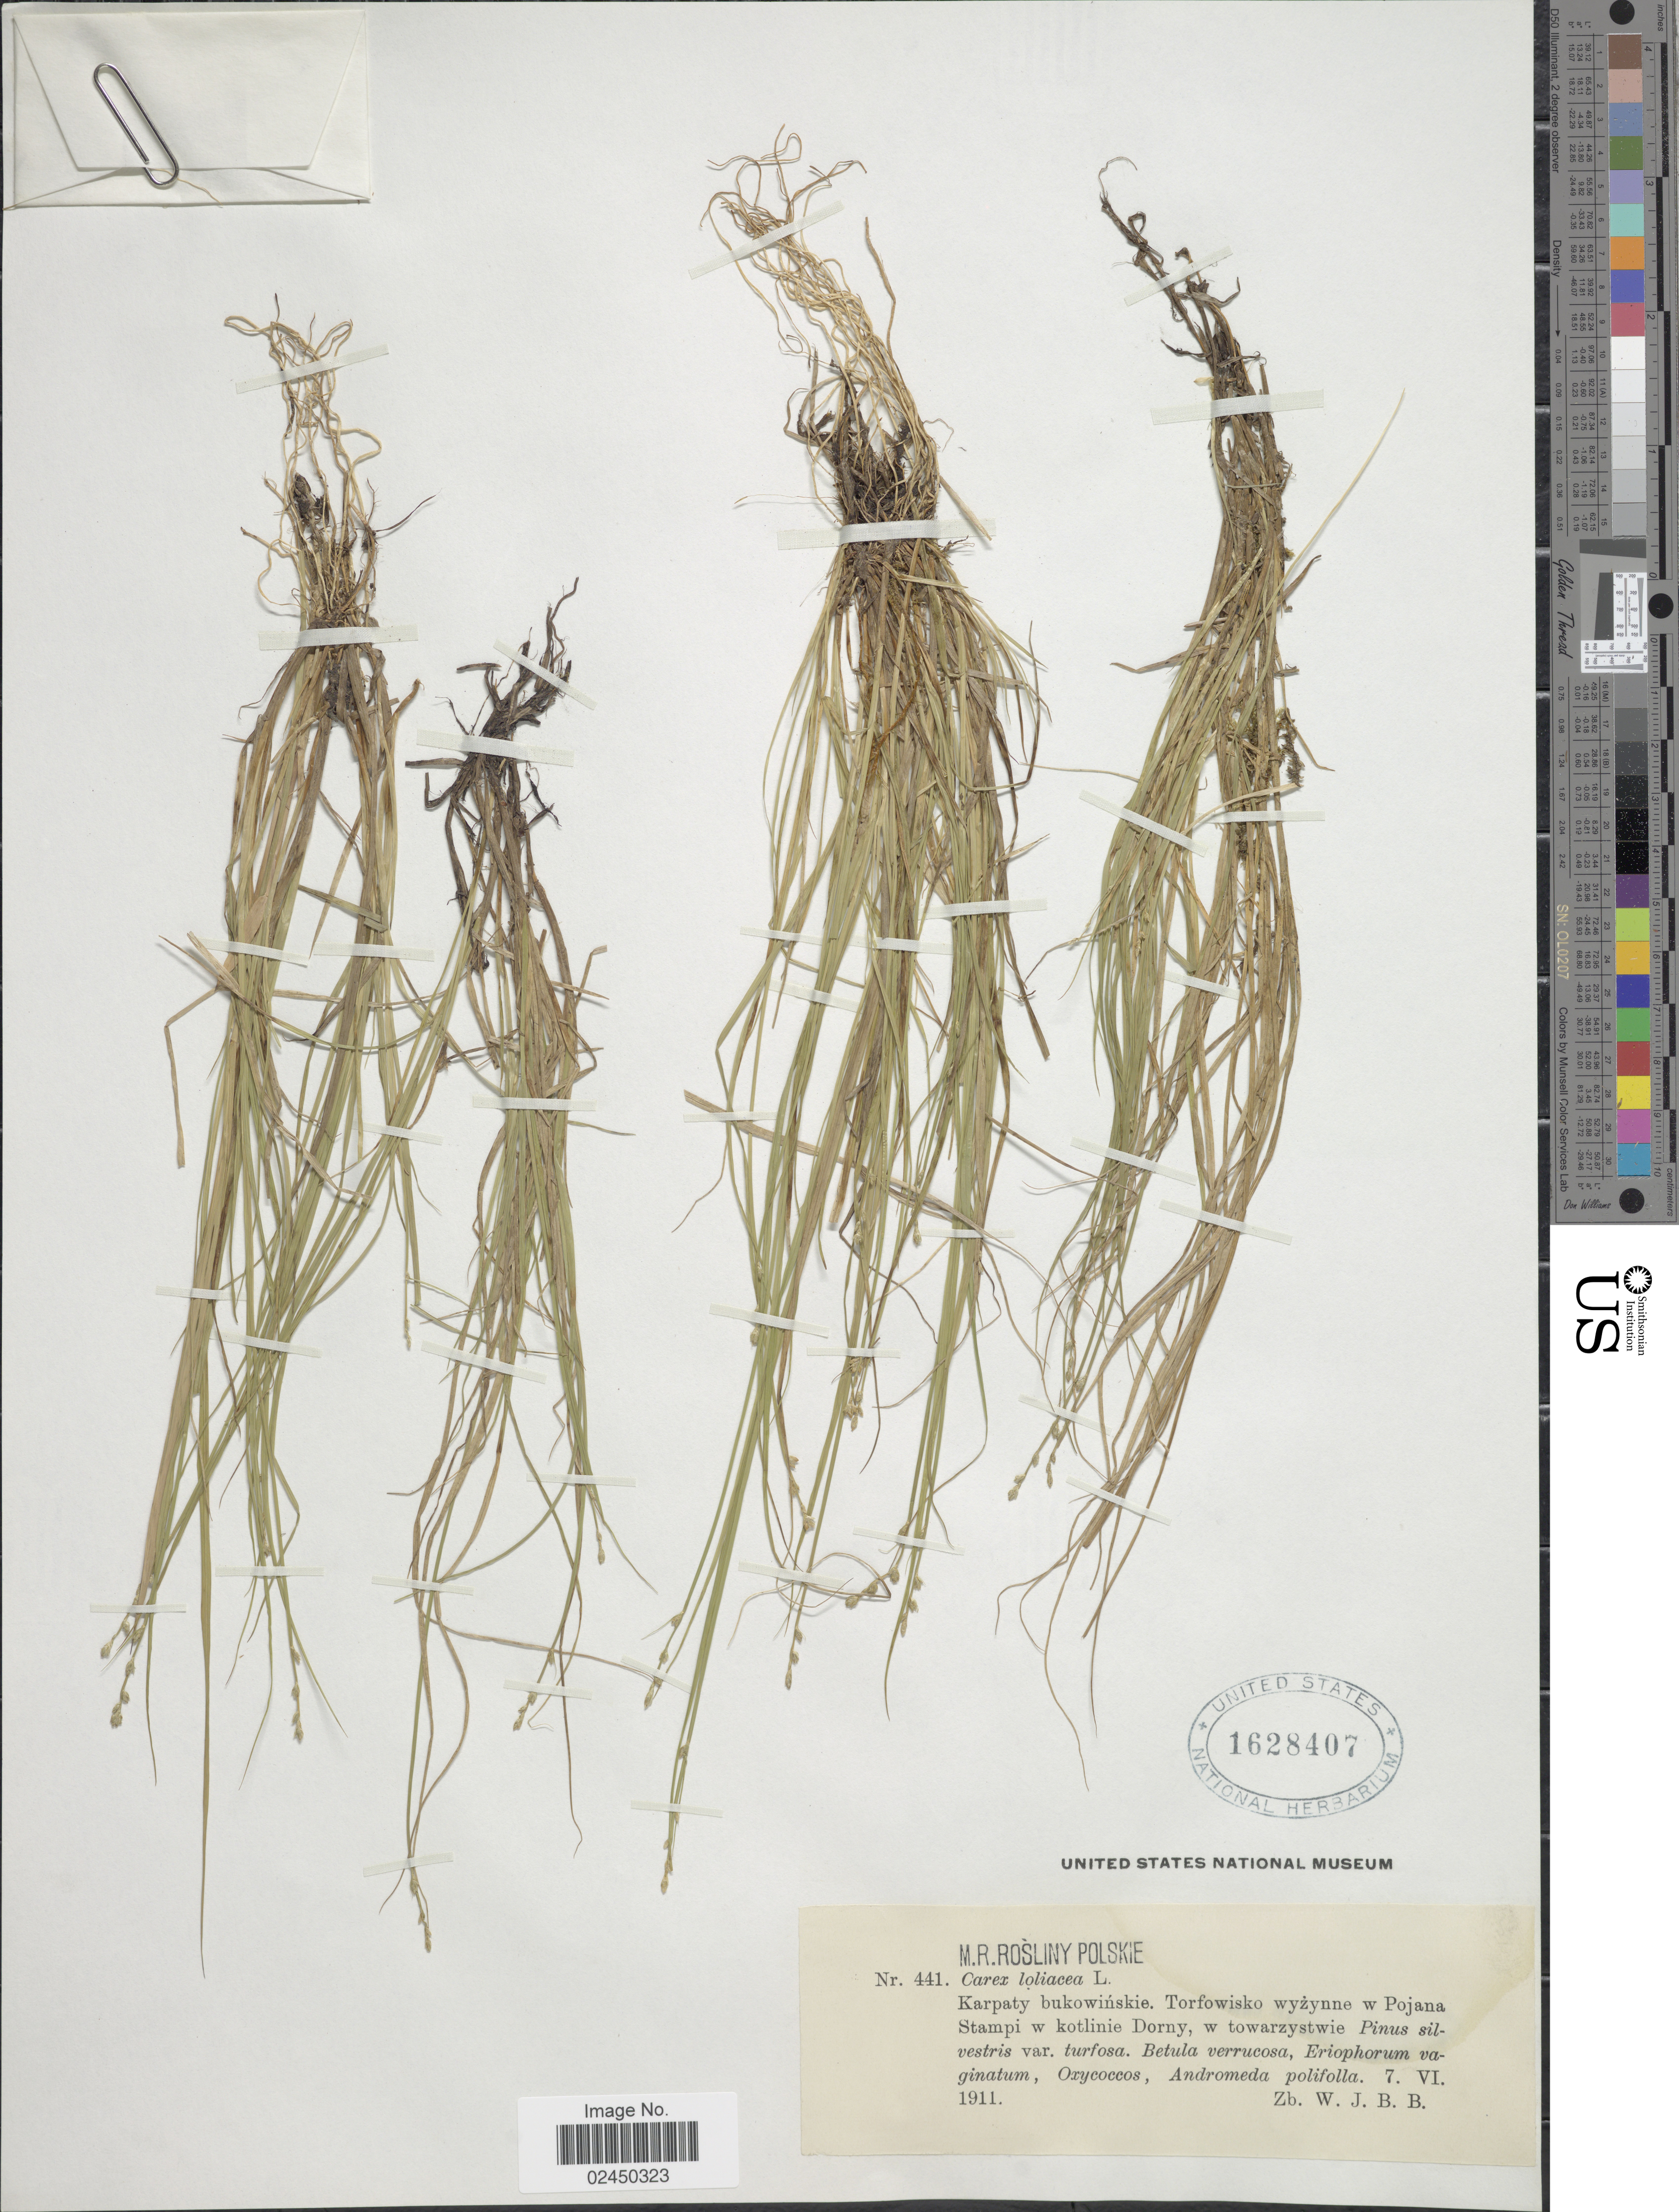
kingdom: Plantae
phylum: Tracheophyta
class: Liliopsida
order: Poales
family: Cyperaceae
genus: Carex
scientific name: Carex loliacea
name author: L.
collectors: J. B. B.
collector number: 441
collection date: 1911-06-07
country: Poland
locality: Karpaty bukowinskie, Torfowisko wyzynne w Pojana Stampi w kotlinie Dorny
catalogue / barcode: US 1628407